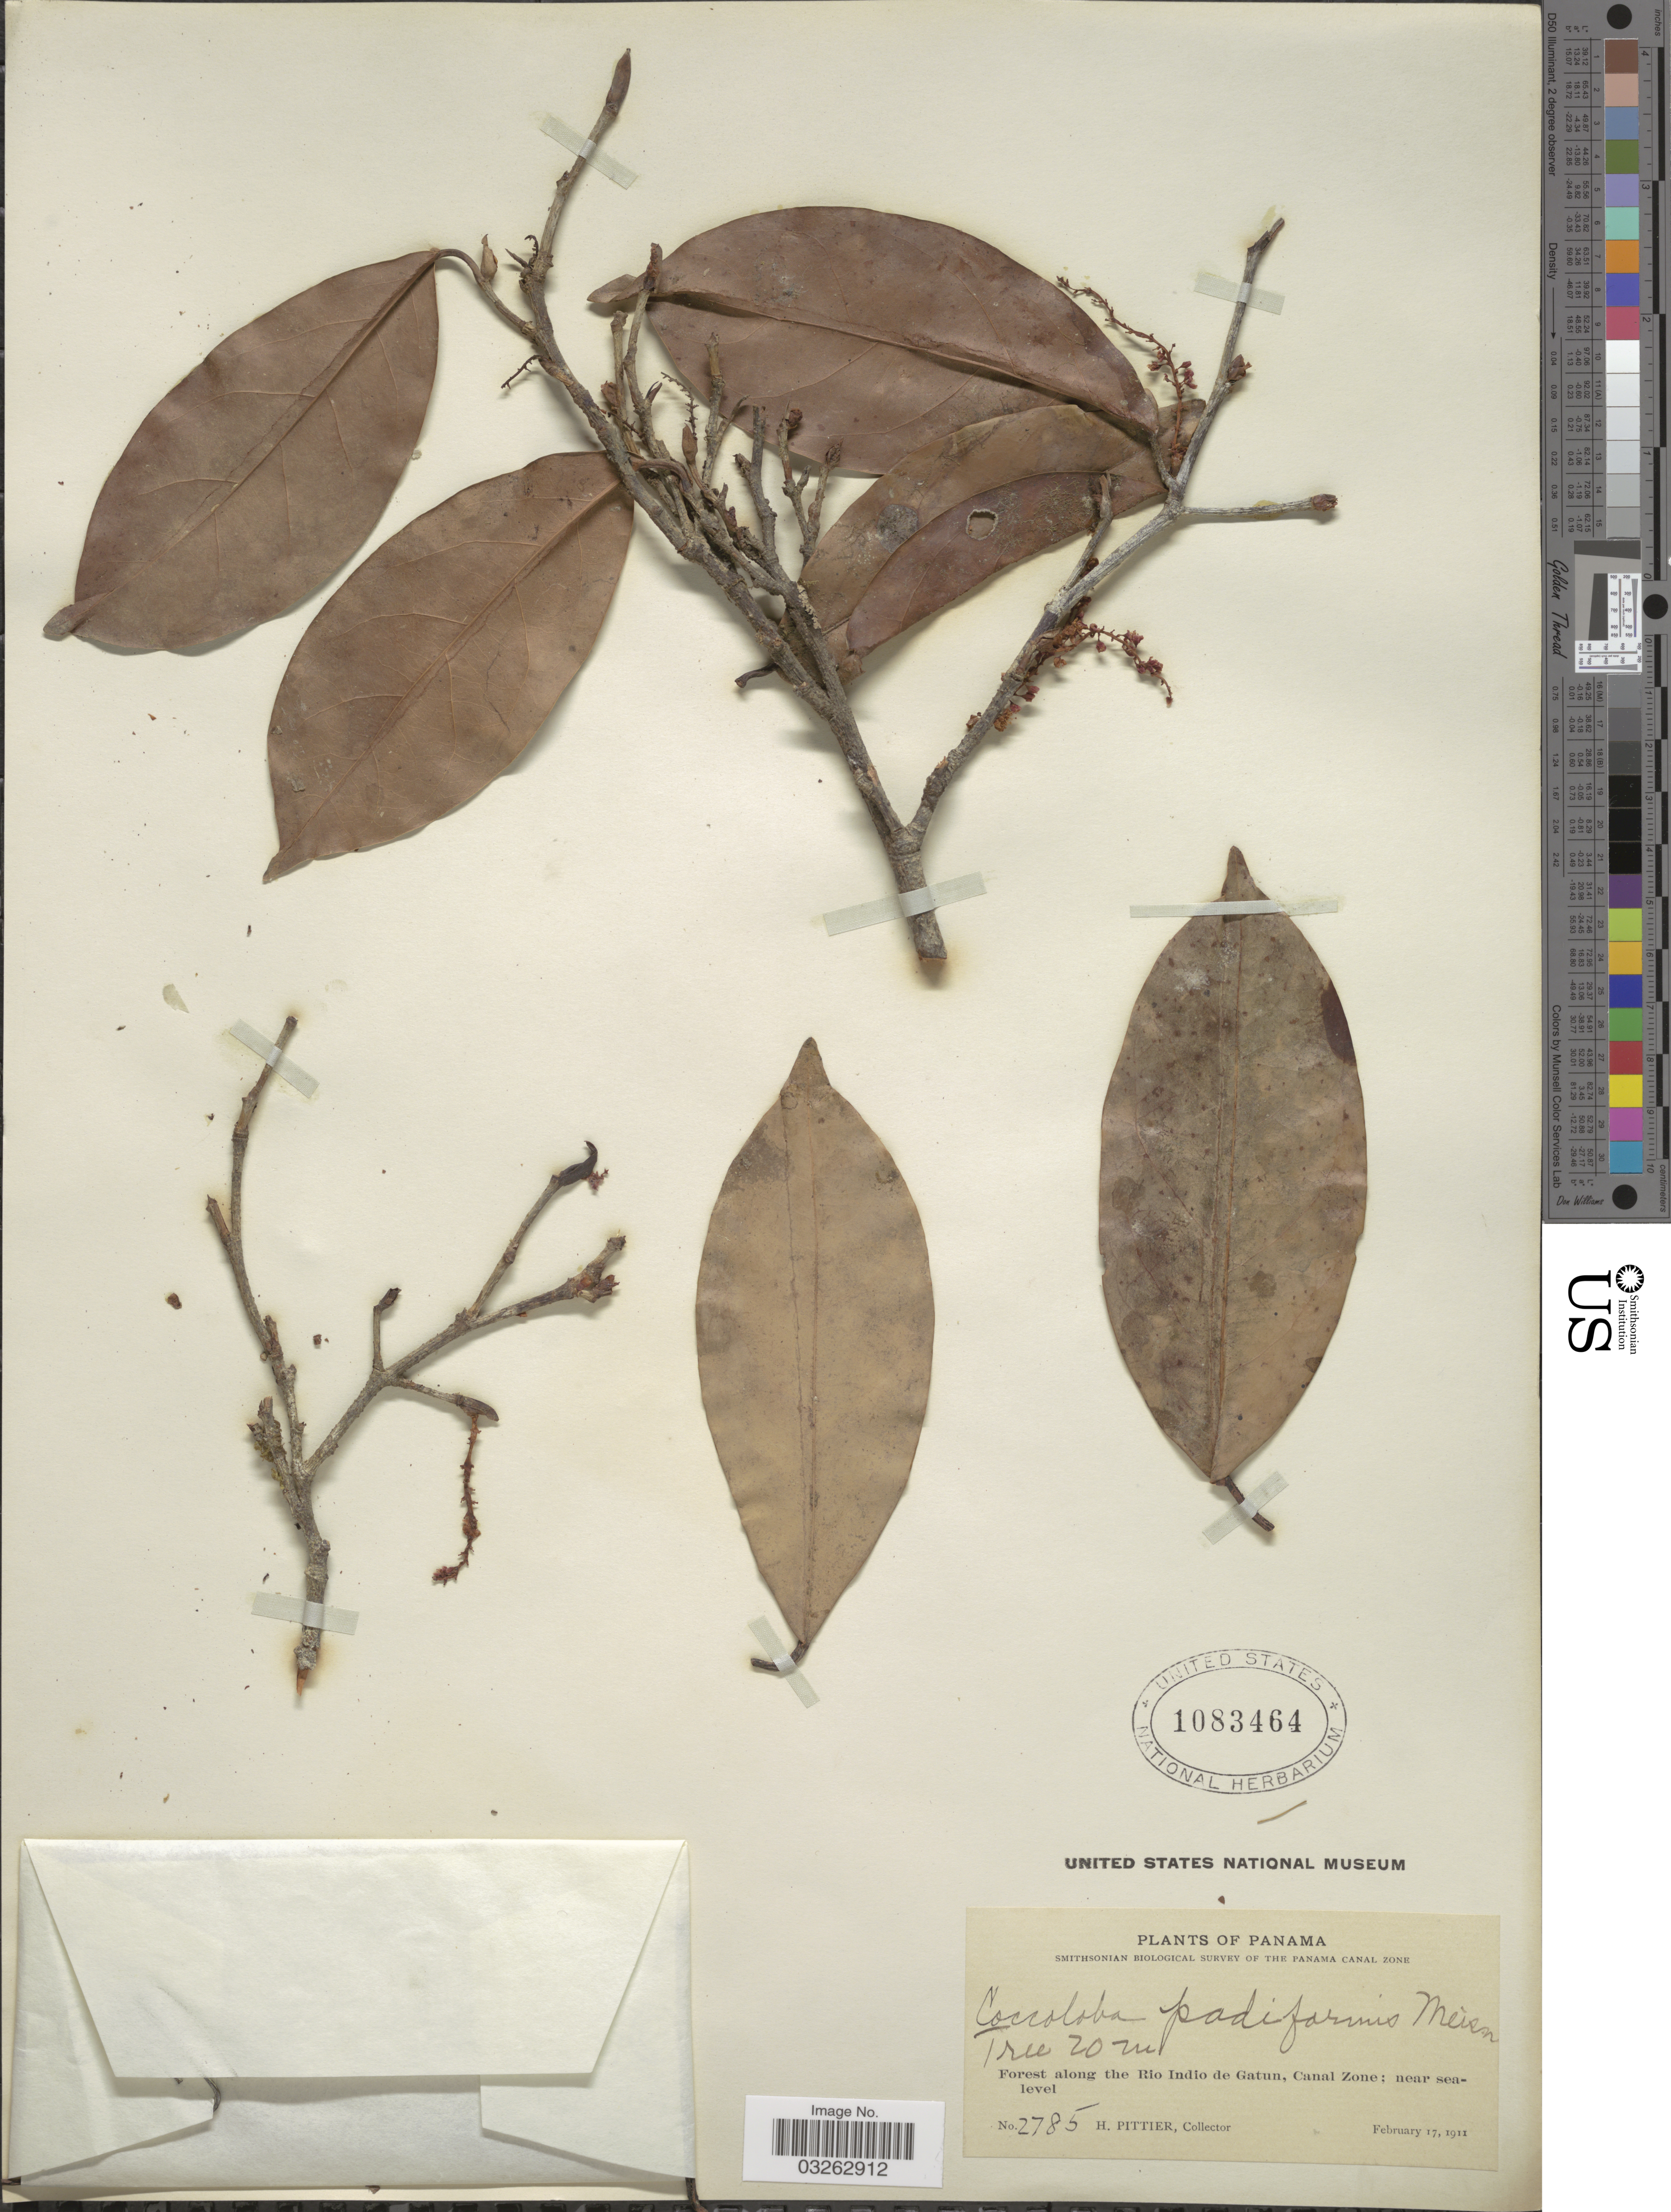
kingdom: Plantae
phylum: Tracheophyta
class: Magnoliopsida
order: Caryophyllales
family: Polygonaceae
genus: Coccoloba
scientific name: Coccoloba padiformis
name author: Meisn.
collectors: H. F. Pittier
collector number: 2785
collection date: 1911-02-17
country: Panama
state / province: Colón / Panamá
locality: Forest along the Rio Indio de Gatun, Canal Zone.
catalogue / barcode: US 1083464